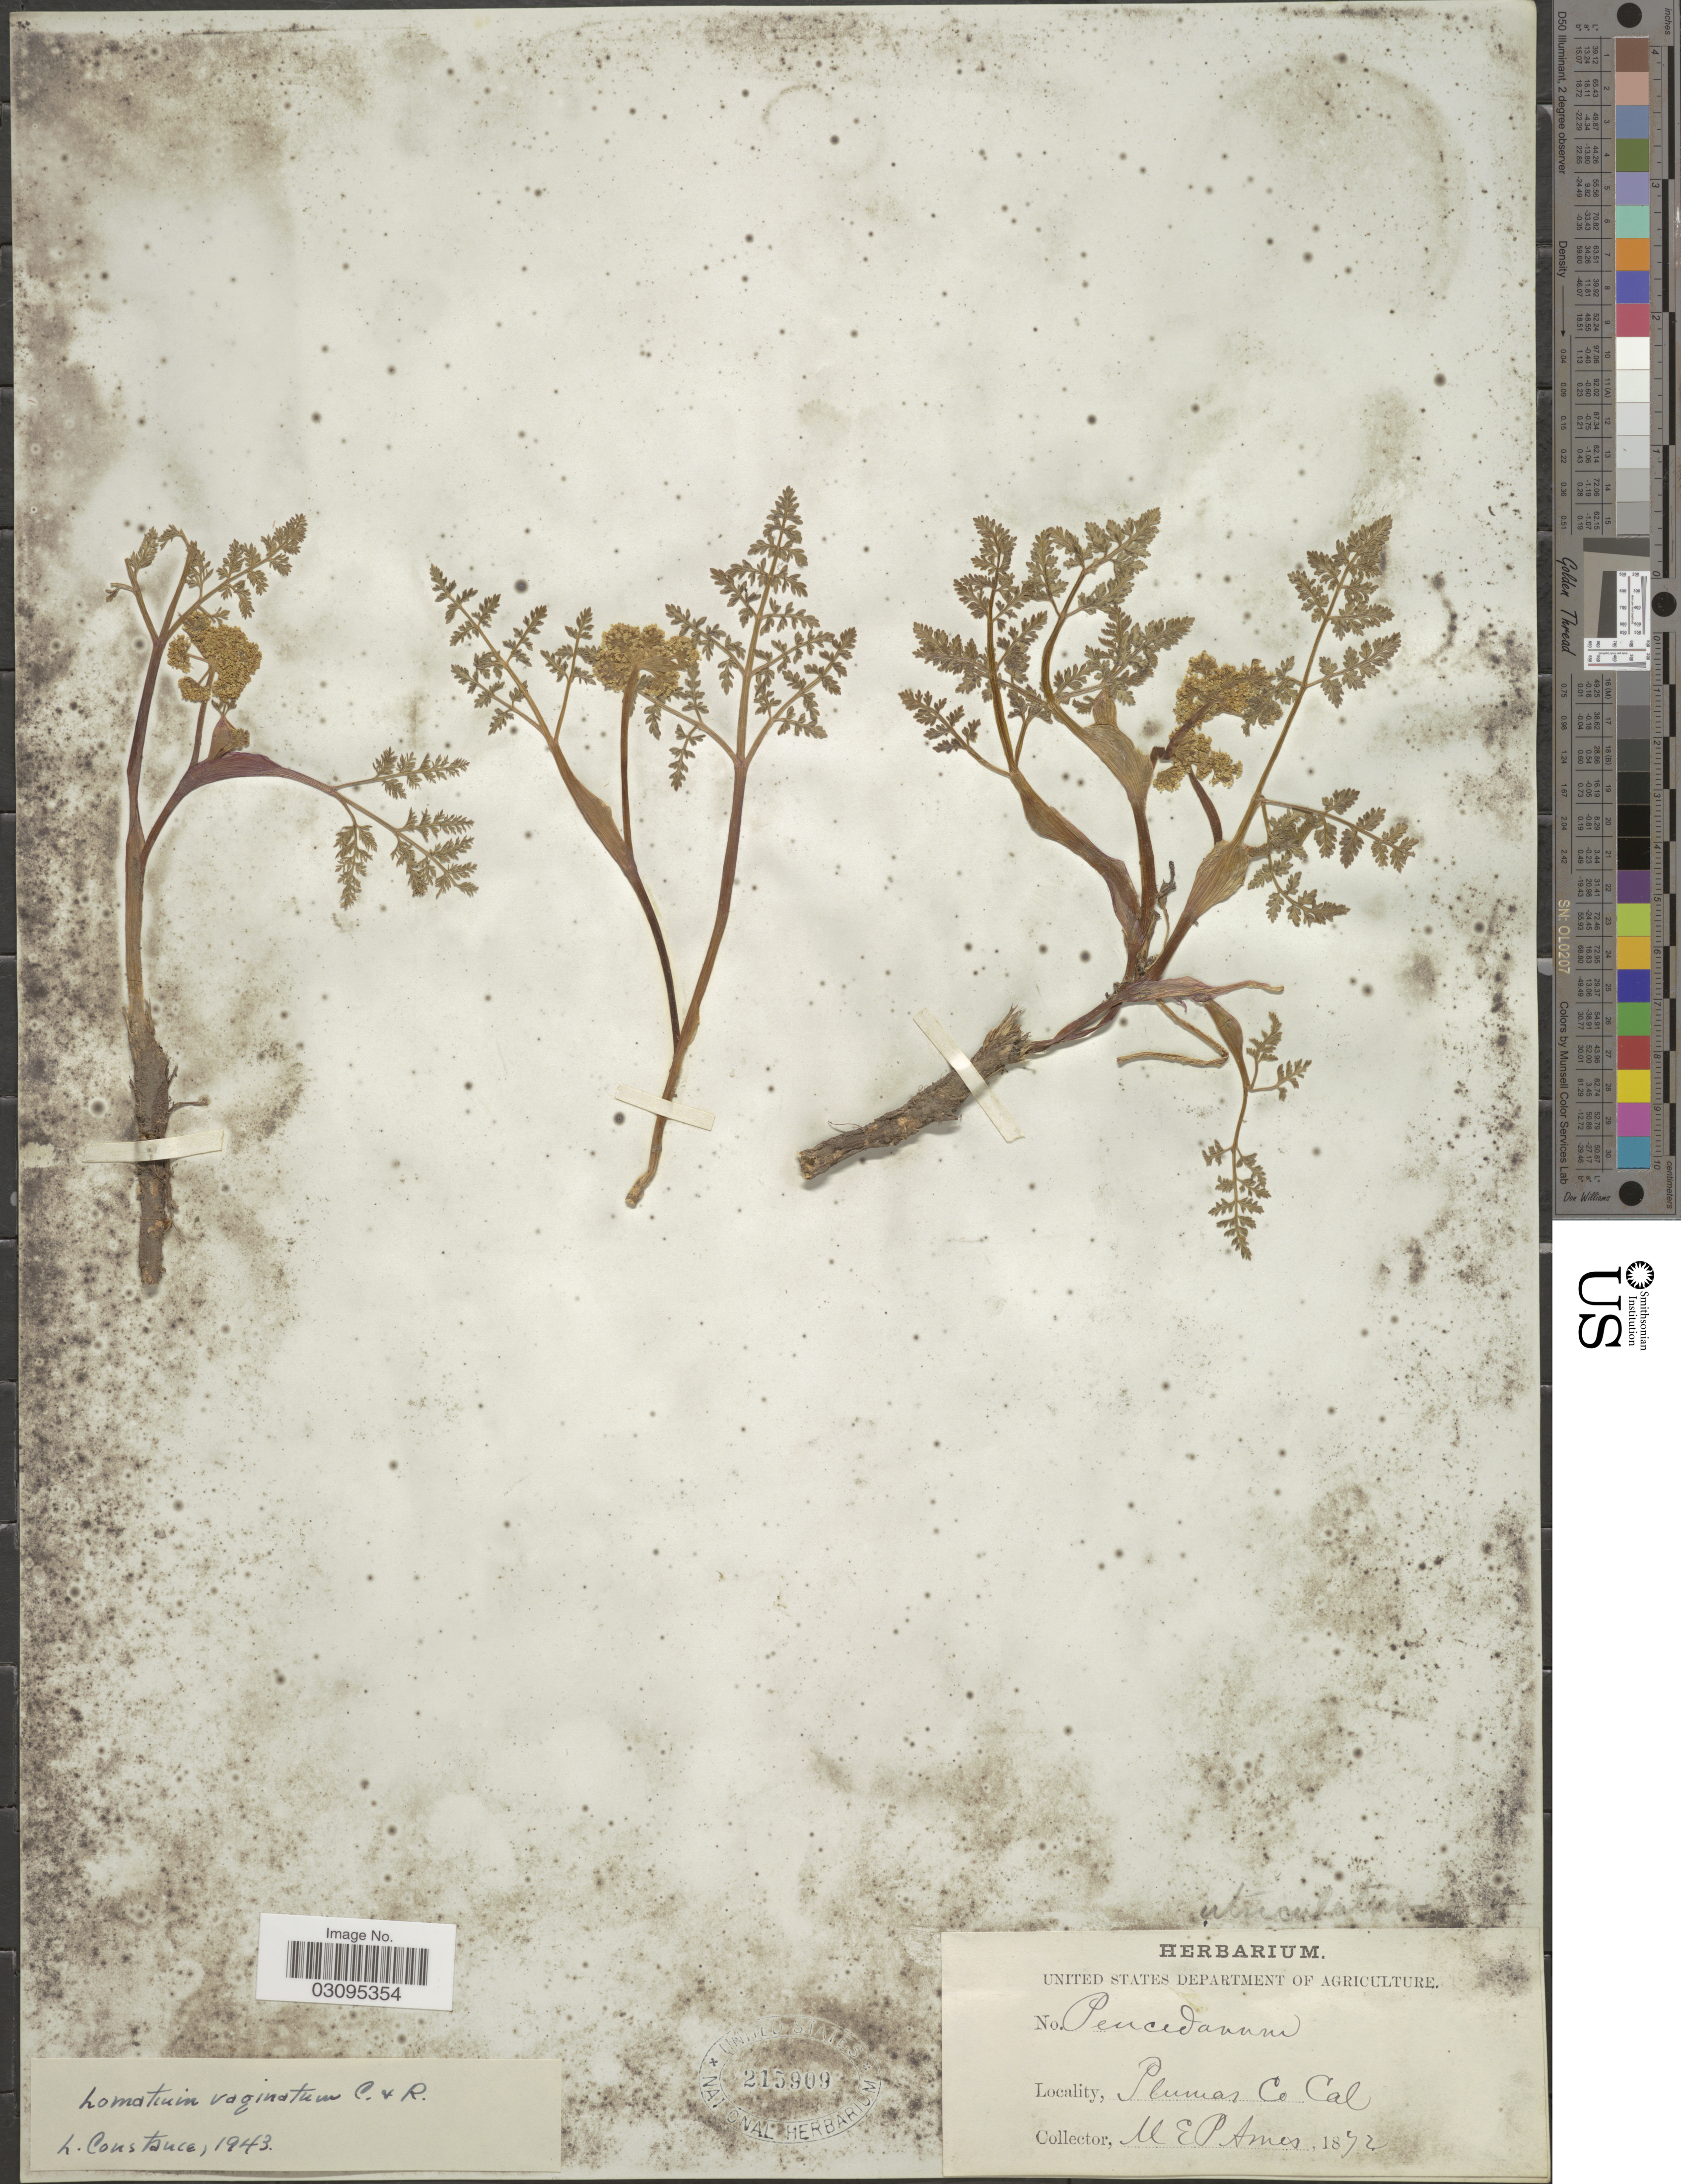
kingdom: Plantae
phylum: Tracheophyta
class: Magnoliopsida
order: Apiales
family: Apiaceae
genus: Lomatium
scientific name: Lomatium vaginatum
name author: J.M. Coult. & Rose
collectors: M. E. P. Ames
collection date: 1872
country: United States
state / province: California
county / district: Plumas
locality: Plumas Co.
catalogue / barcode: US 215909